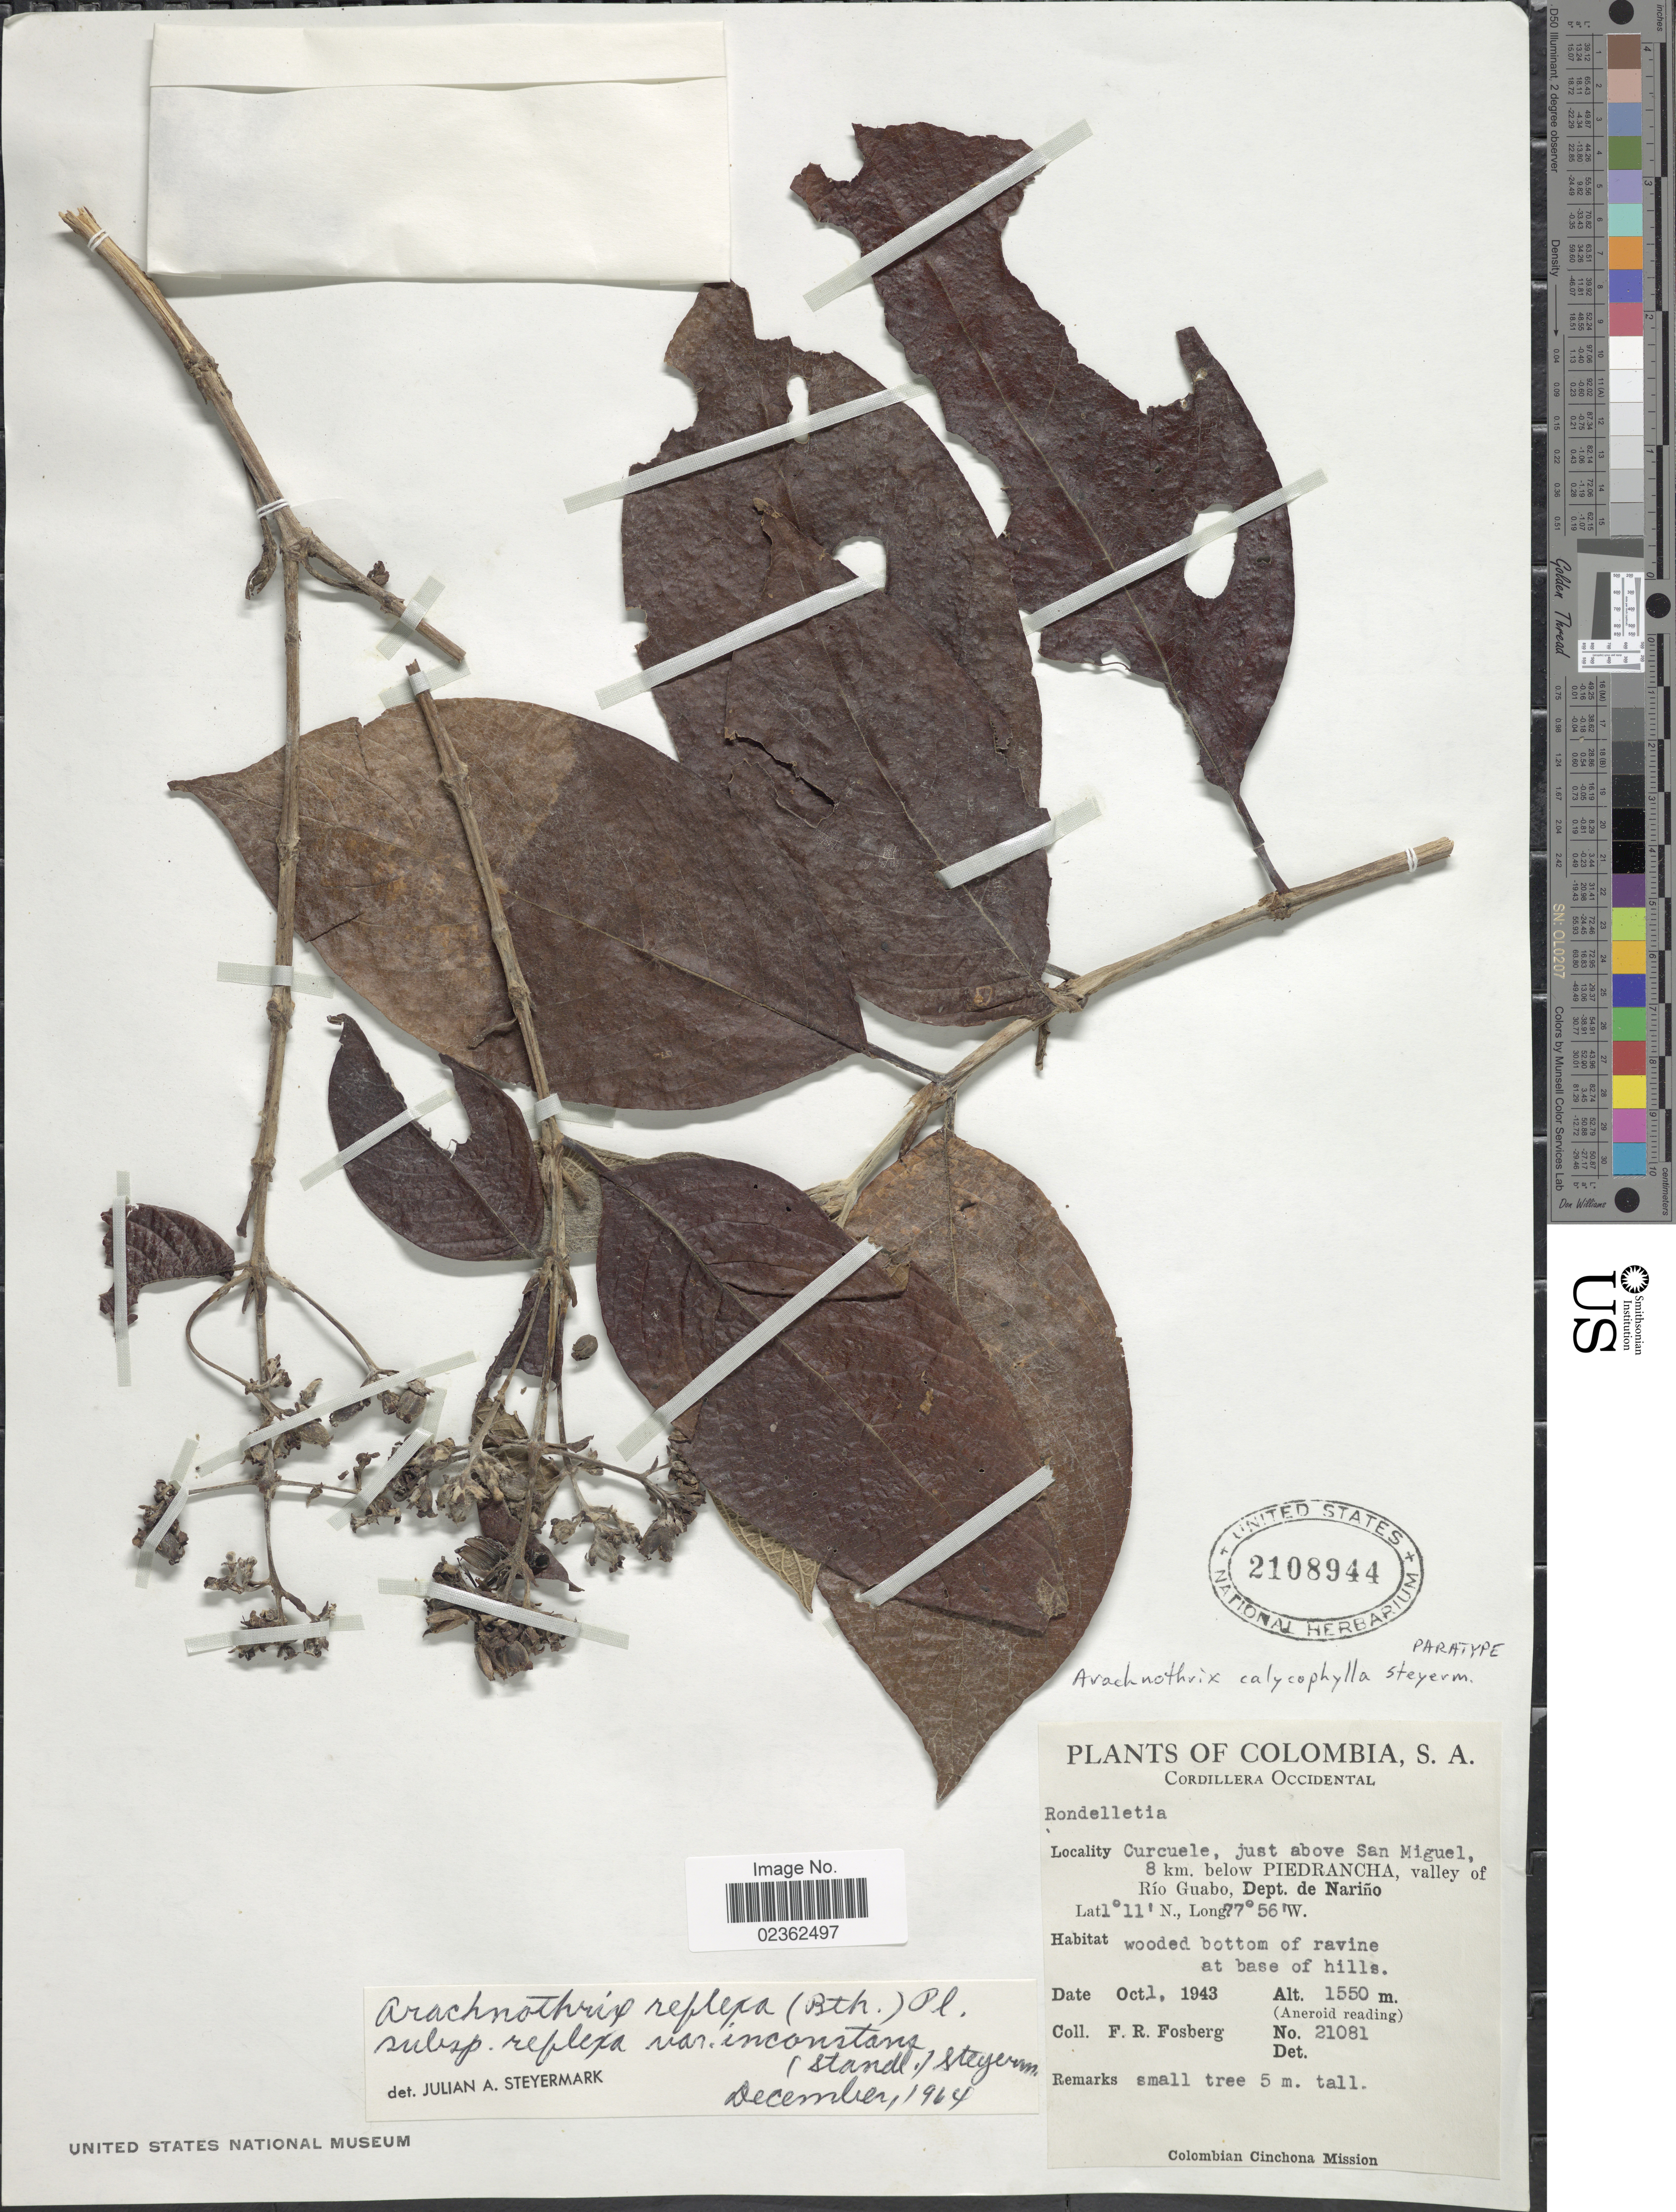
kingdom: Plantae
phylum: Tracheophyta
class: Magnoliopsida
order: Gentianales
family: Rubiaceae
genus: Arachnothryx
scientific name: Arachnothryx calycophylla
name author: Steyerm.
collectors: F. R. Fosberg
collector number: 21081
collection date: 1943-10-01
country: Colombia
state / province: Nariño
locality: S.A., Cordillera Occidental, Curcuele, just above San Miguel, 8 km. below Piedrancha, valley of Rio Guabo, wooded bottom of ravine at base of hulls.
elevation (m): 1550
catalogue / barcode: US 2108944